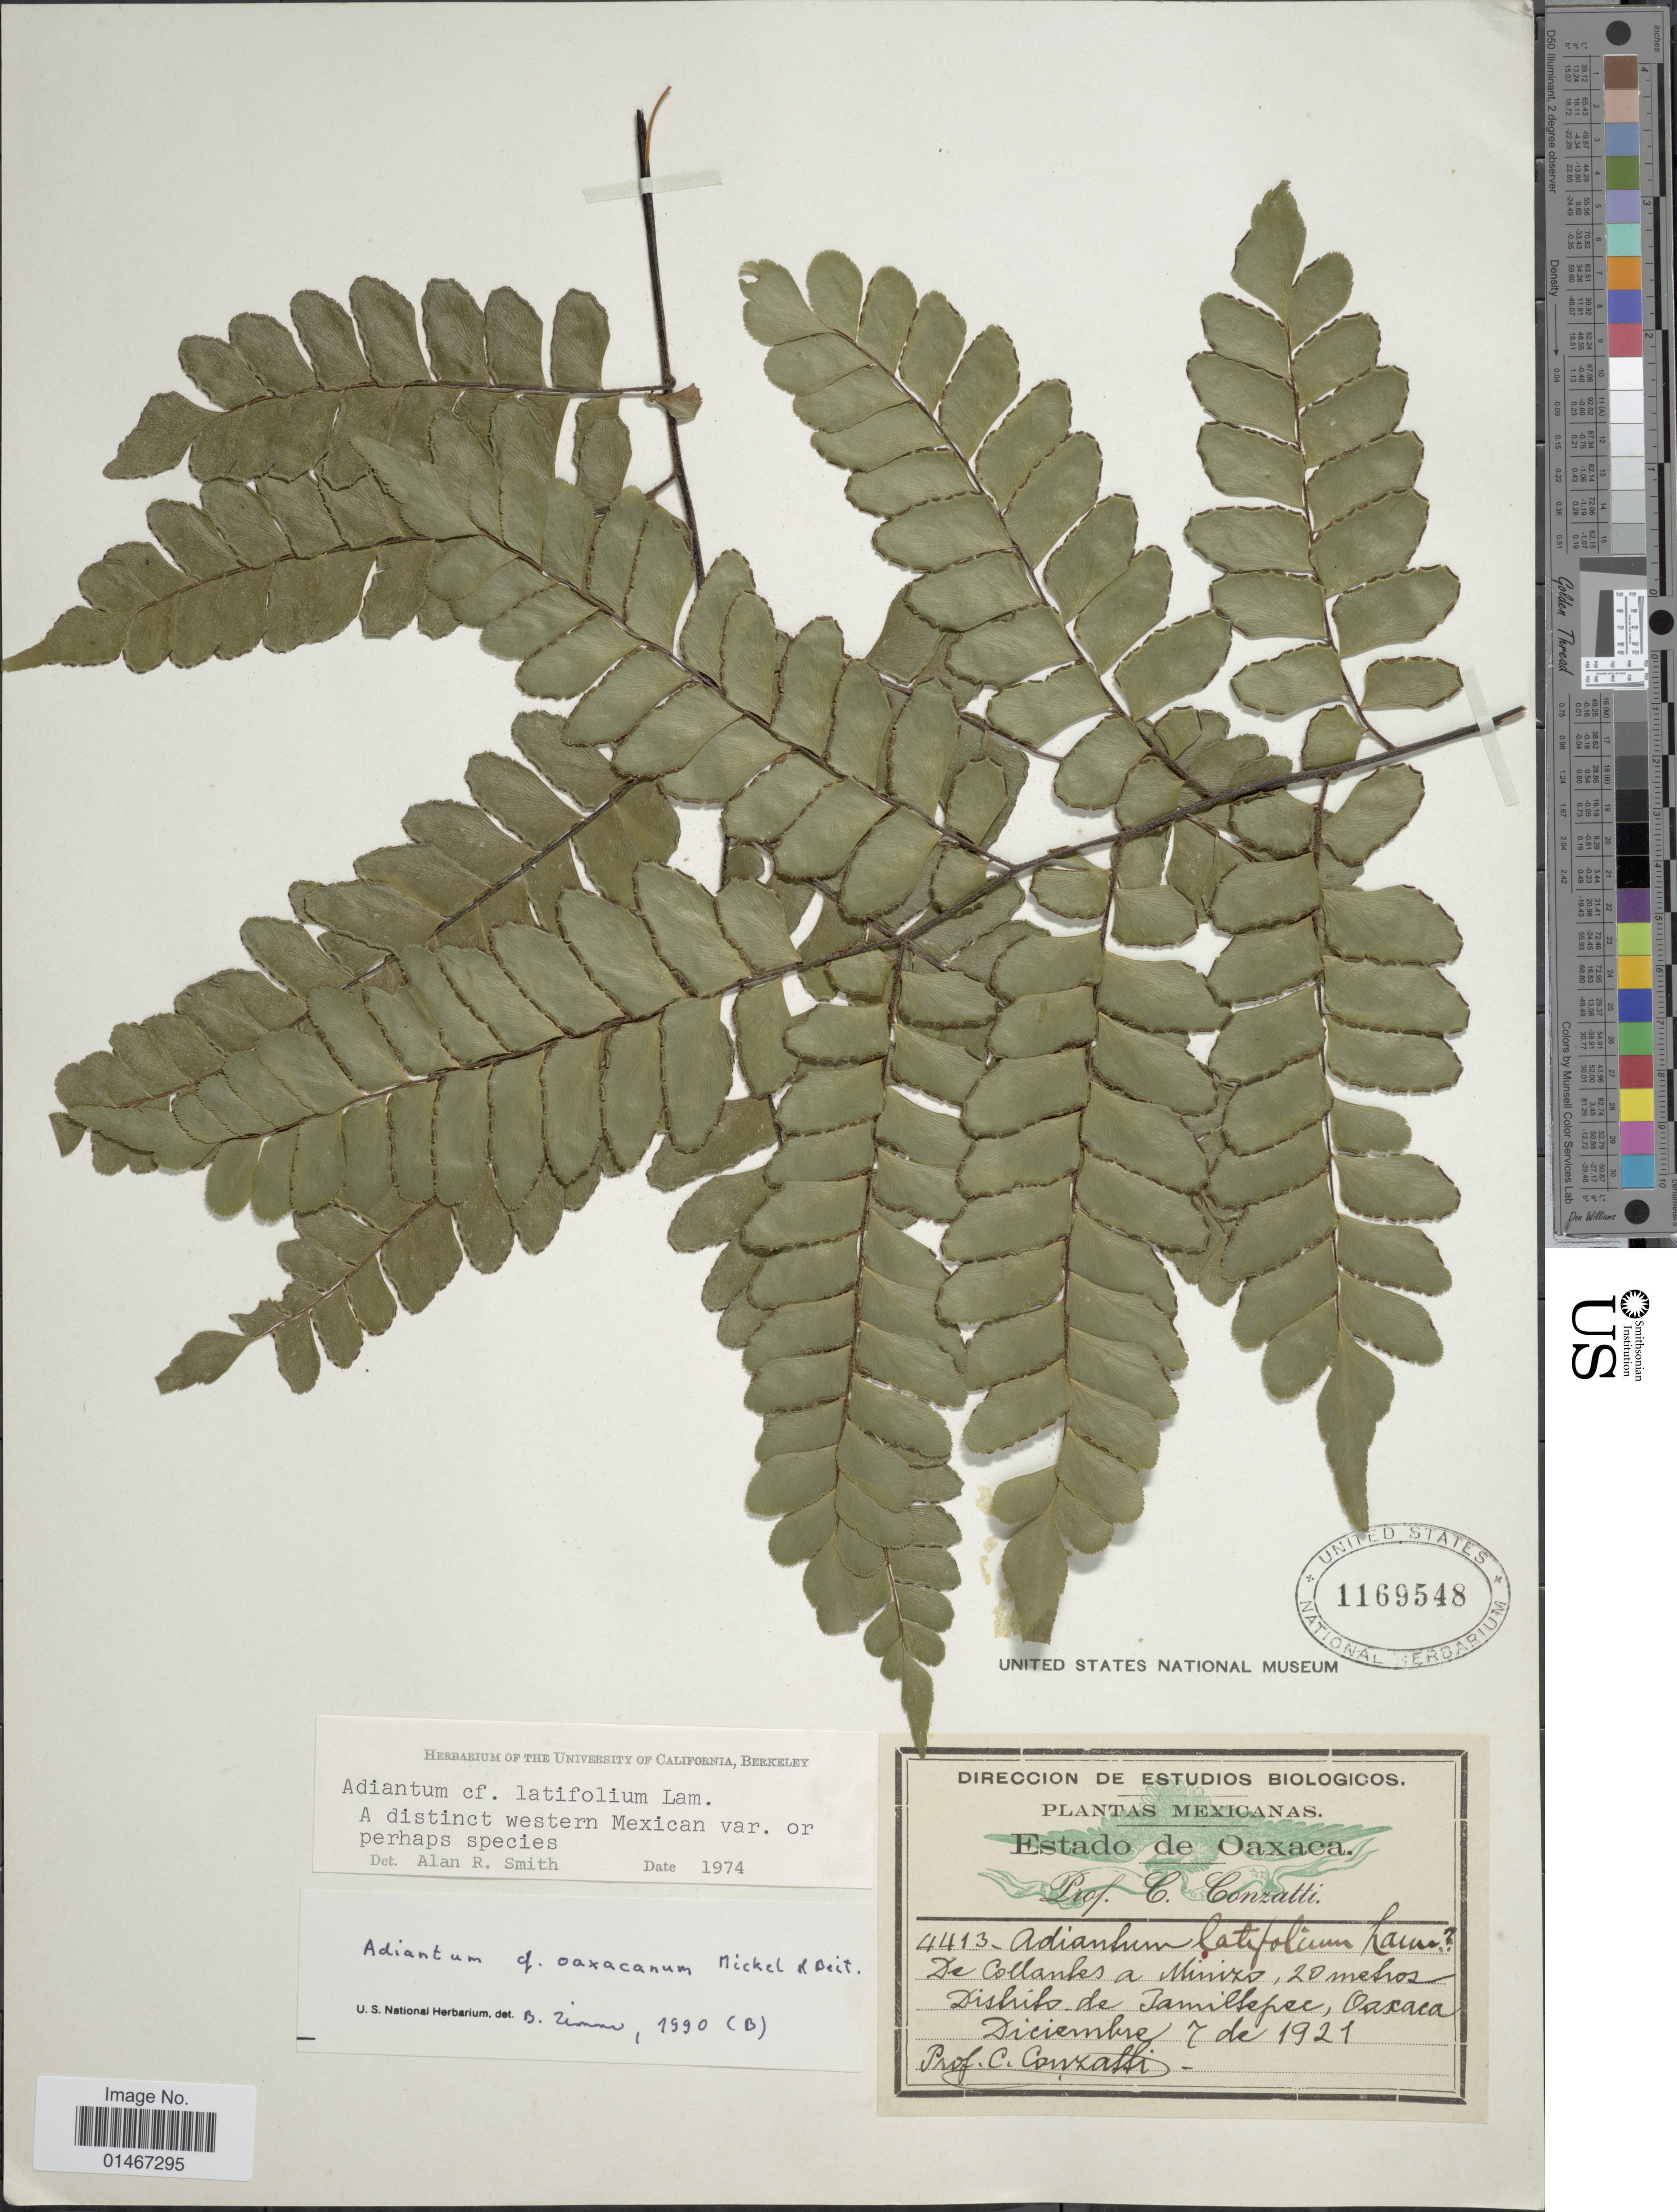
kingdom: Plantae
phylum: Tracheophyta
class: Polypodiopsida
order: Polypodiales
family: Pteridaceae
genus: Adiantum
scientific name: Adiantum oaxacanum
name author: Mickel & Beitel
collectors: C. Conzatti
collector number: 4413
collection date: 1921-12-07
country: Mexico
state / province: Oaxaca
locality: De collanles a Minizo, Distrito de Jamiltepec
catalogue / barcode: US 1169546